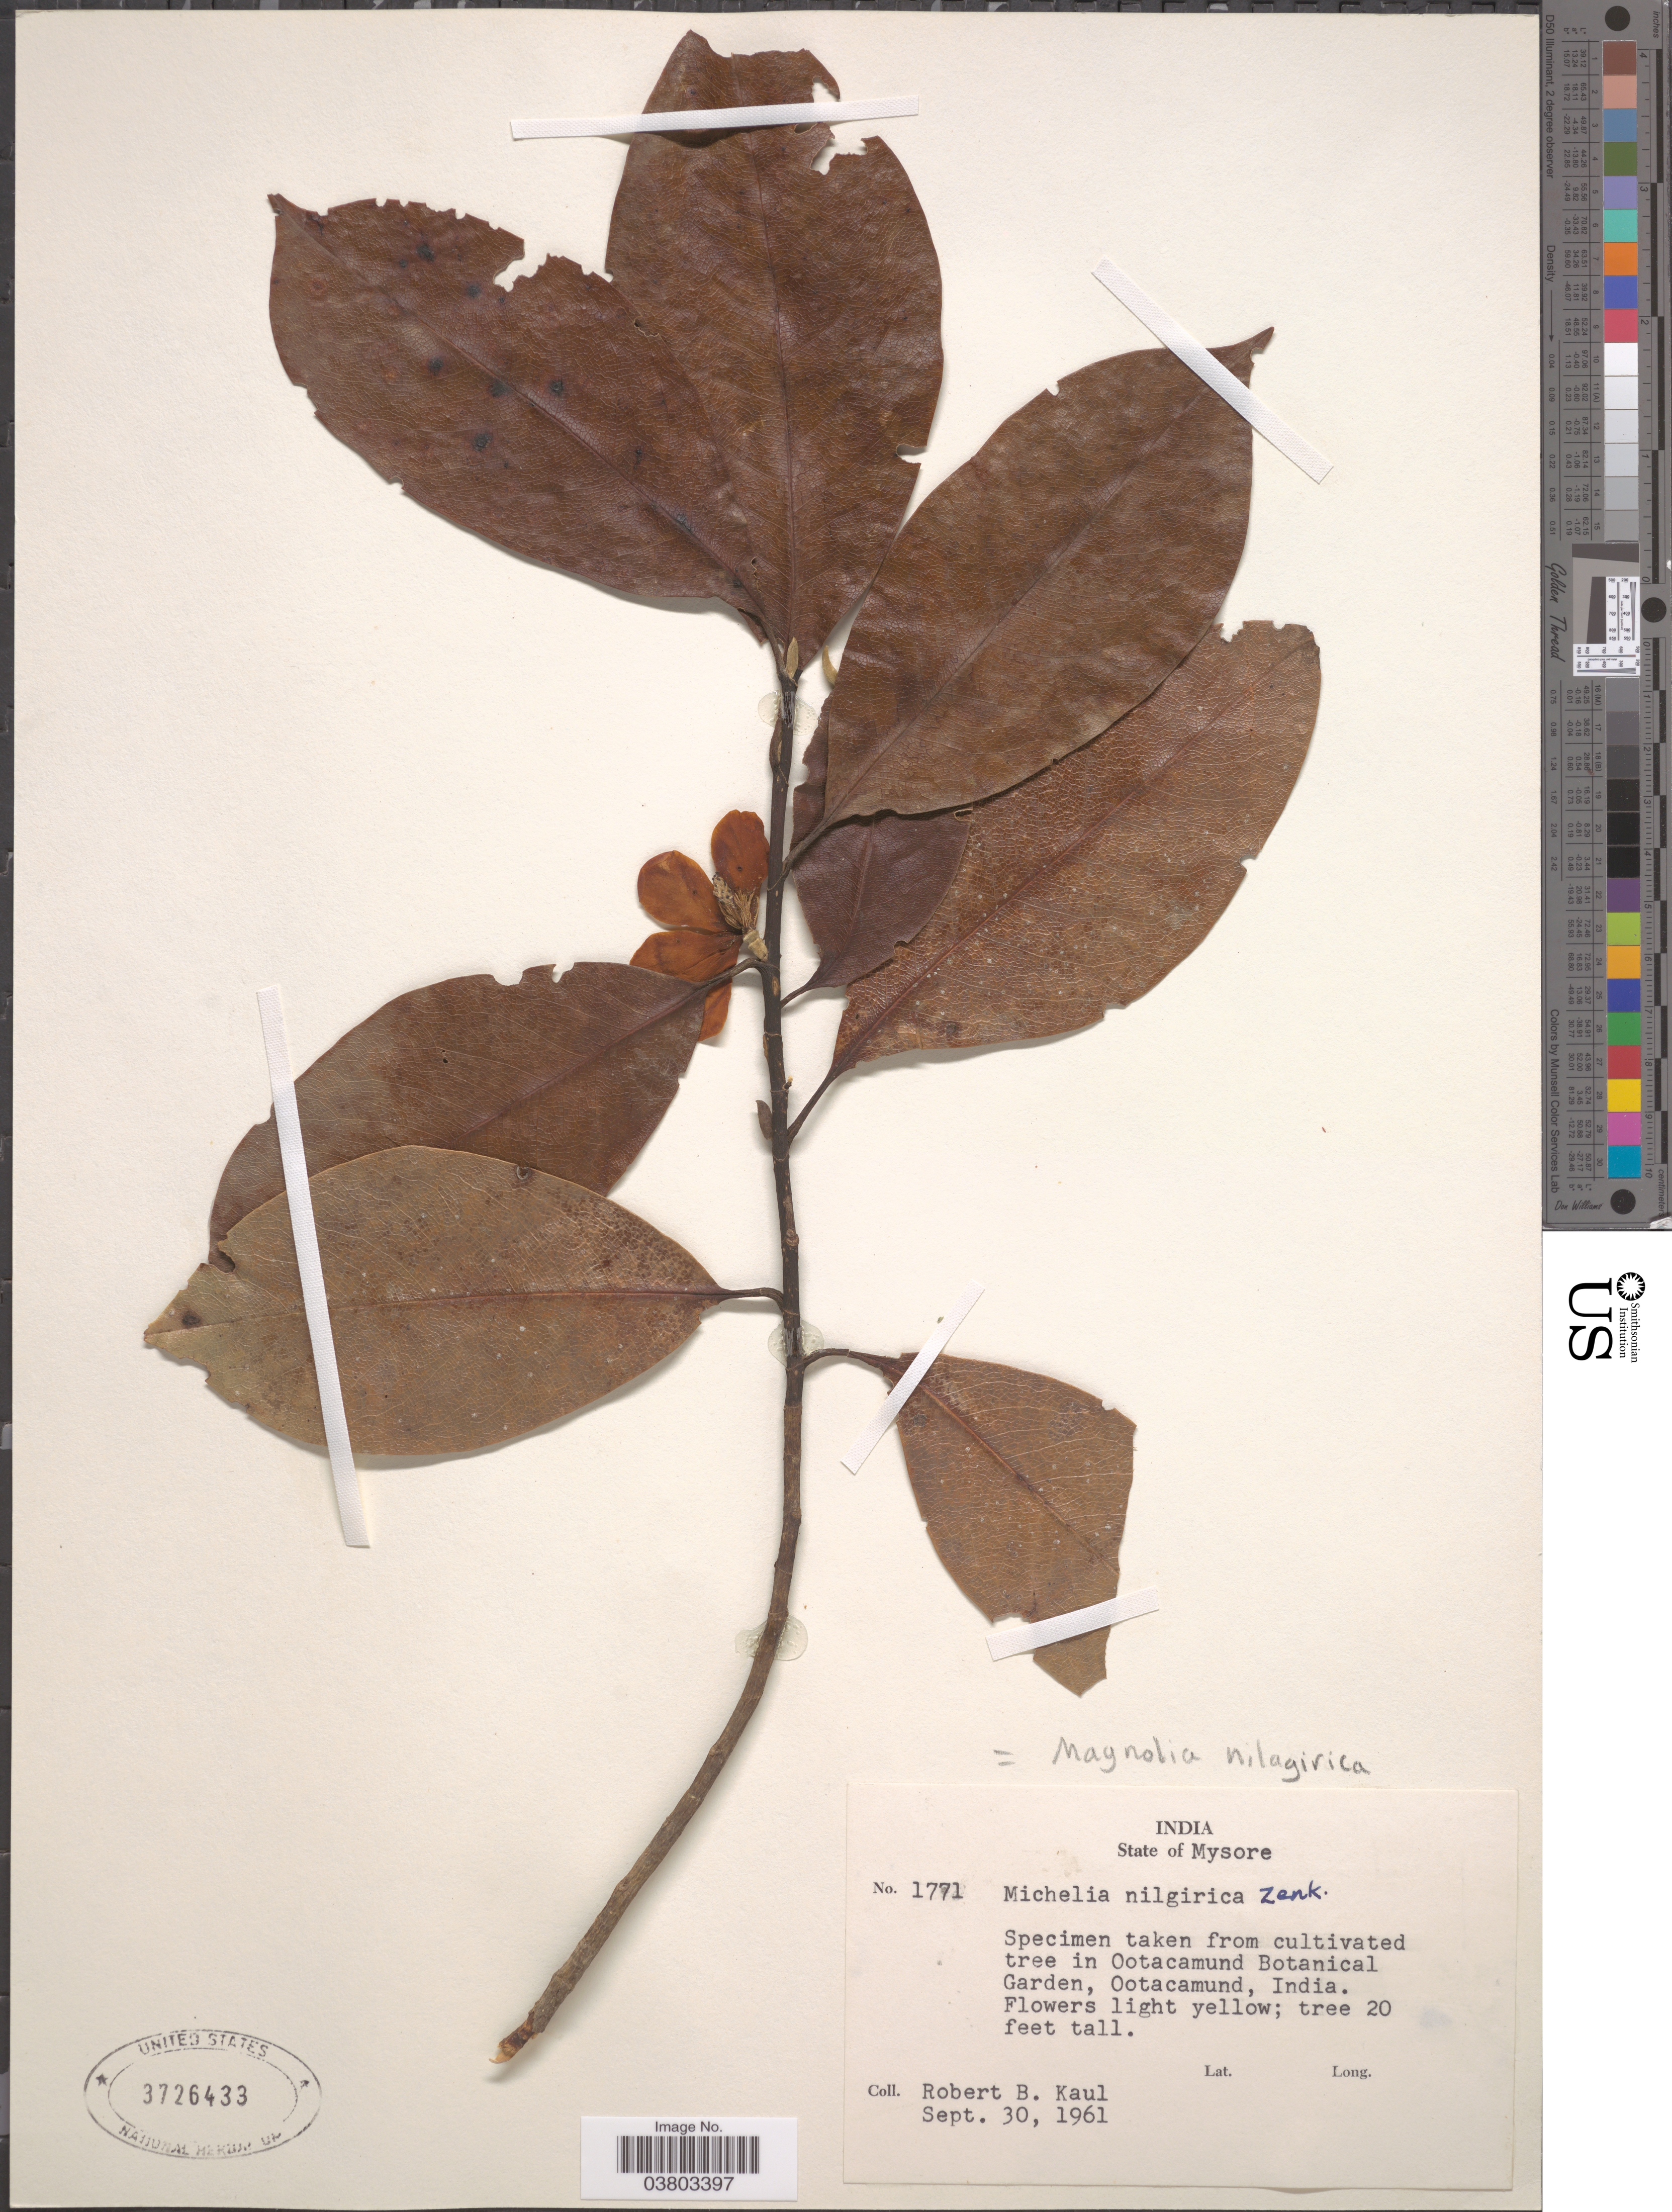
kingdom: Plantae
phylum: Tracheophyta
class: Magnoliopsida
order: Magnoliales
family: Magnoliaceae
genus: Magnolia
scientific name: Magnolia nilagirica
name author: (Zenker) Figlar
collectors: R. Kaul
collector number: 1771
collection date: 1961-09-30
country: India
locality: State of Mysore. In Ootacamund Botanical Garden, Ootacamund.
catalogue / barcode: US 3726433